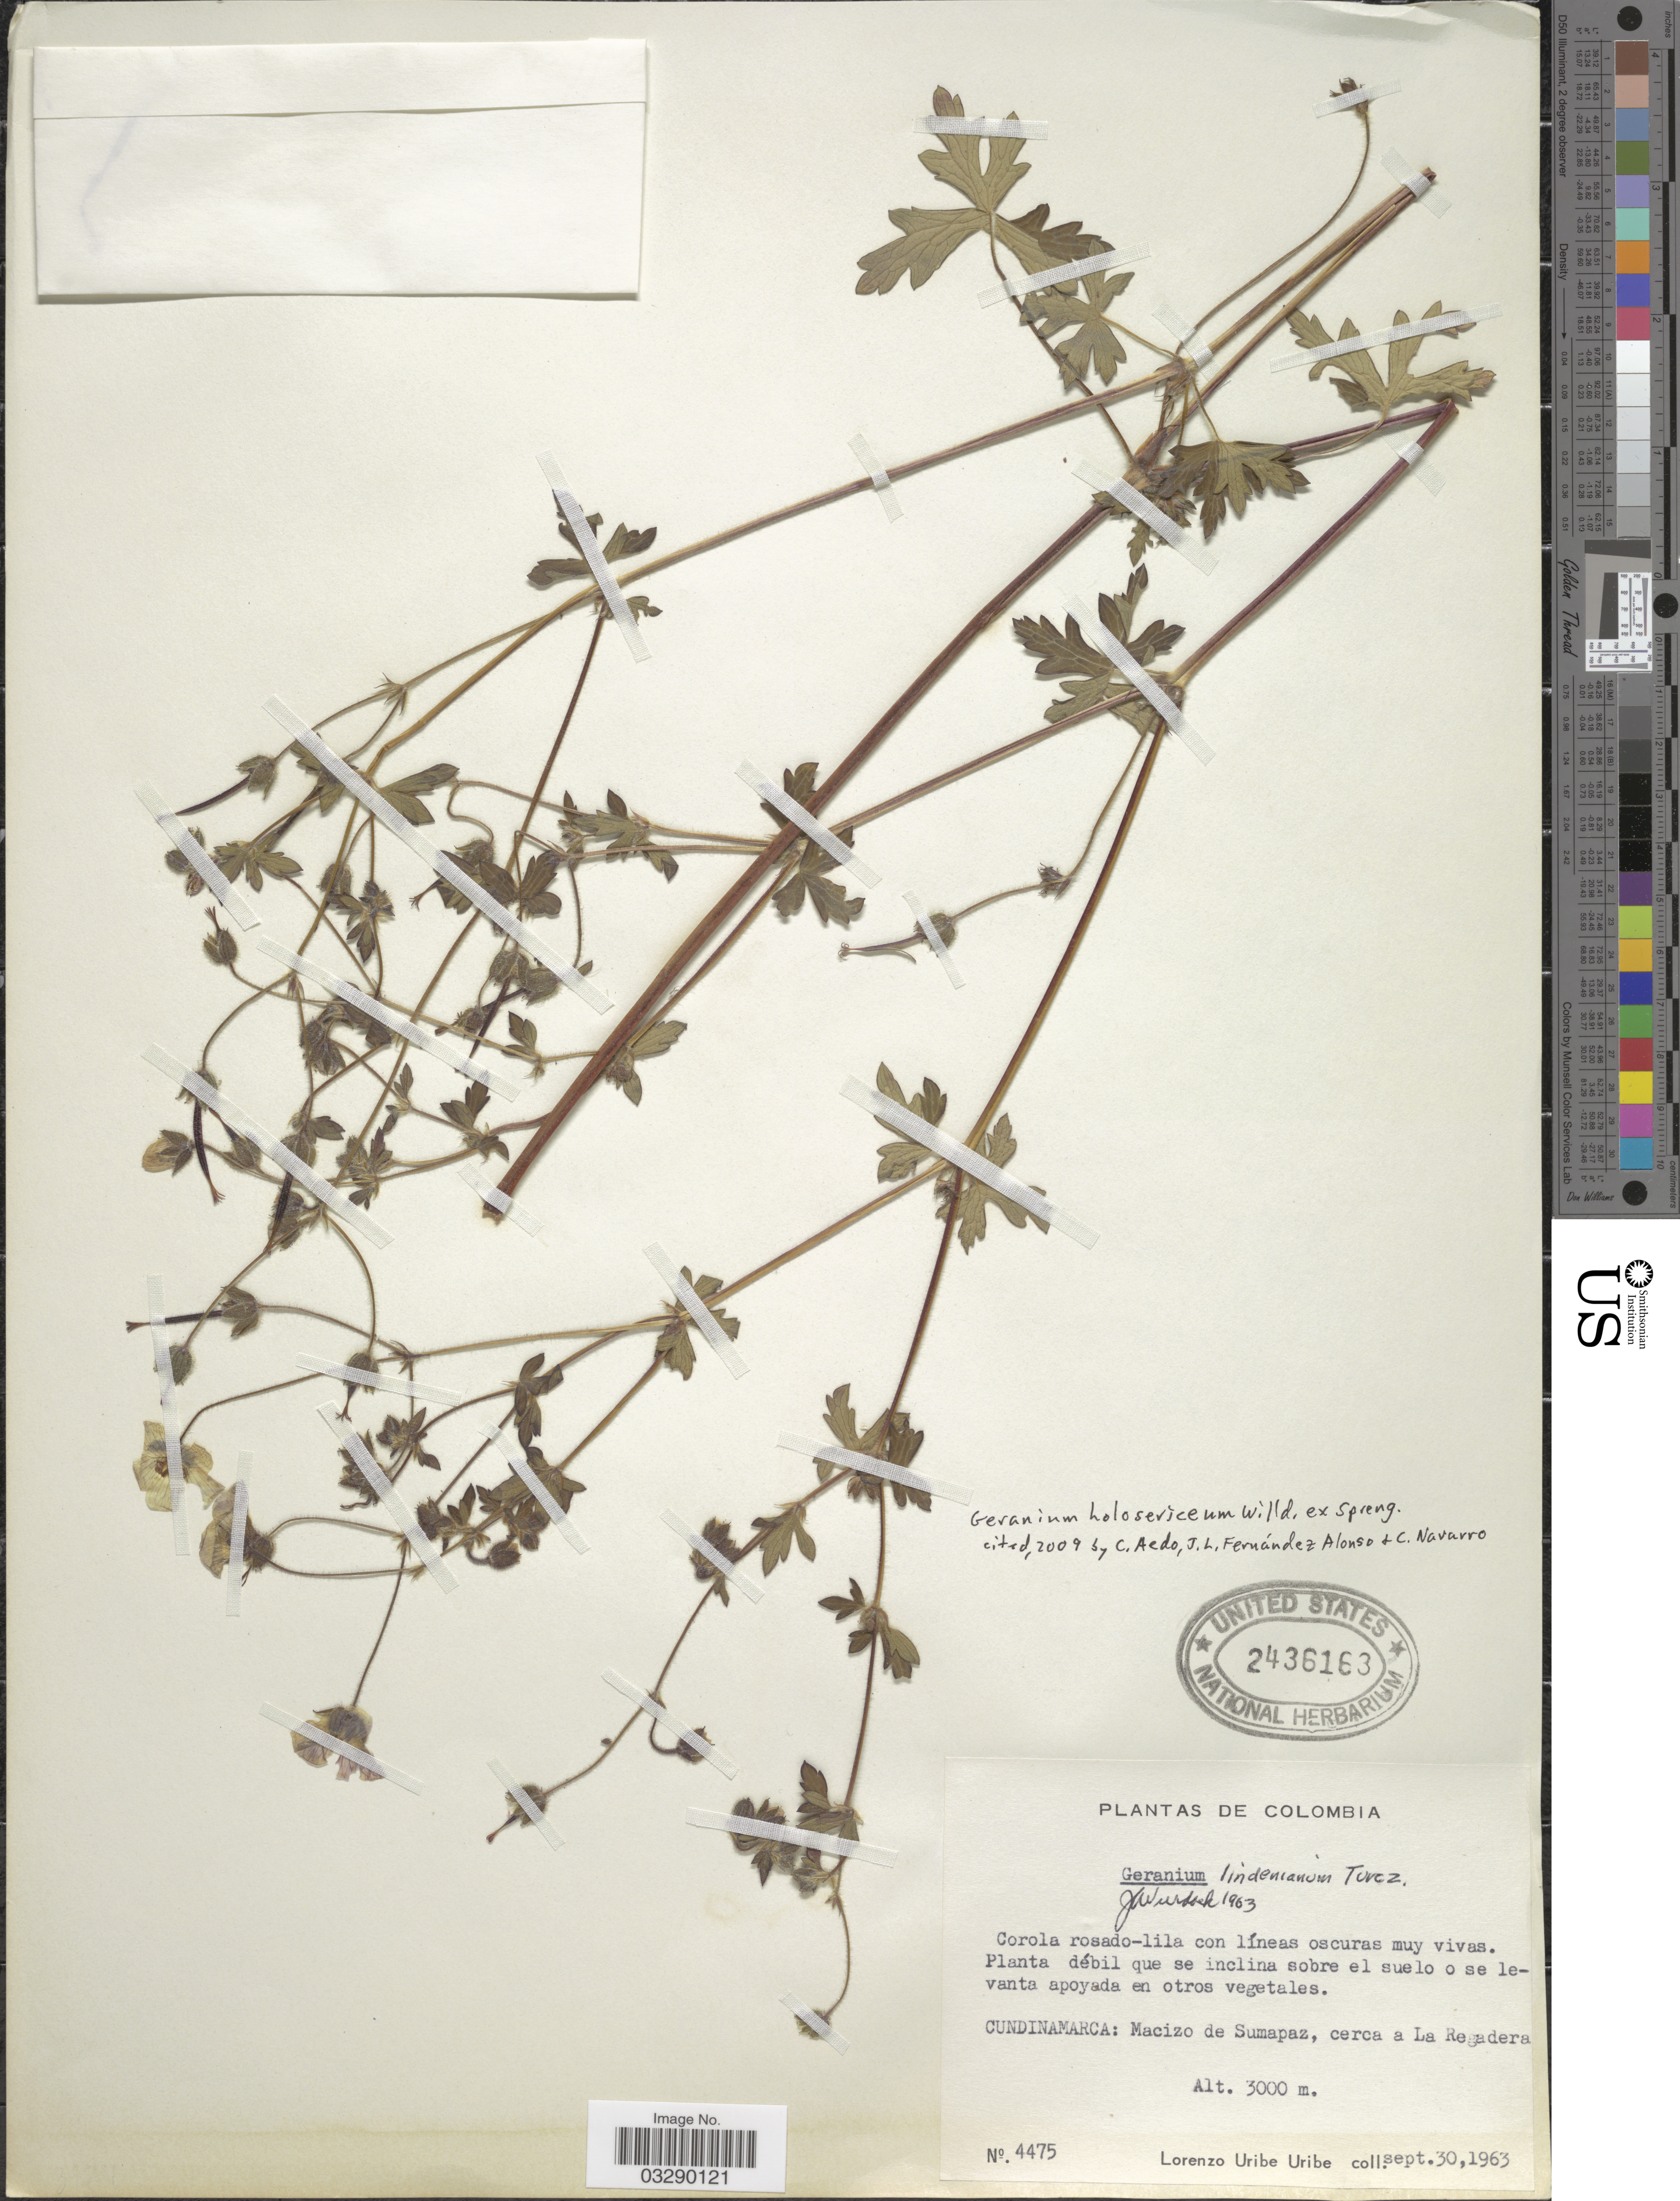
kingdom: Plantae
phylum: Tracheophyta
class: Magnoliopsida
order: Geraniales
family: Geraniaceae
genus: Geranium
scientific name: Geranium holosericeum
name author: Willd. ex Spreng.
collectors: L. Uribe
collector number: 4475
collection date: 1963-09-30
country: Colombia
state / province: Cundinamarca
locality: Macizo de Sumapaz, cerca a La Regadera.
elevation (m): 3000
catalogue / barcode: US 2436163